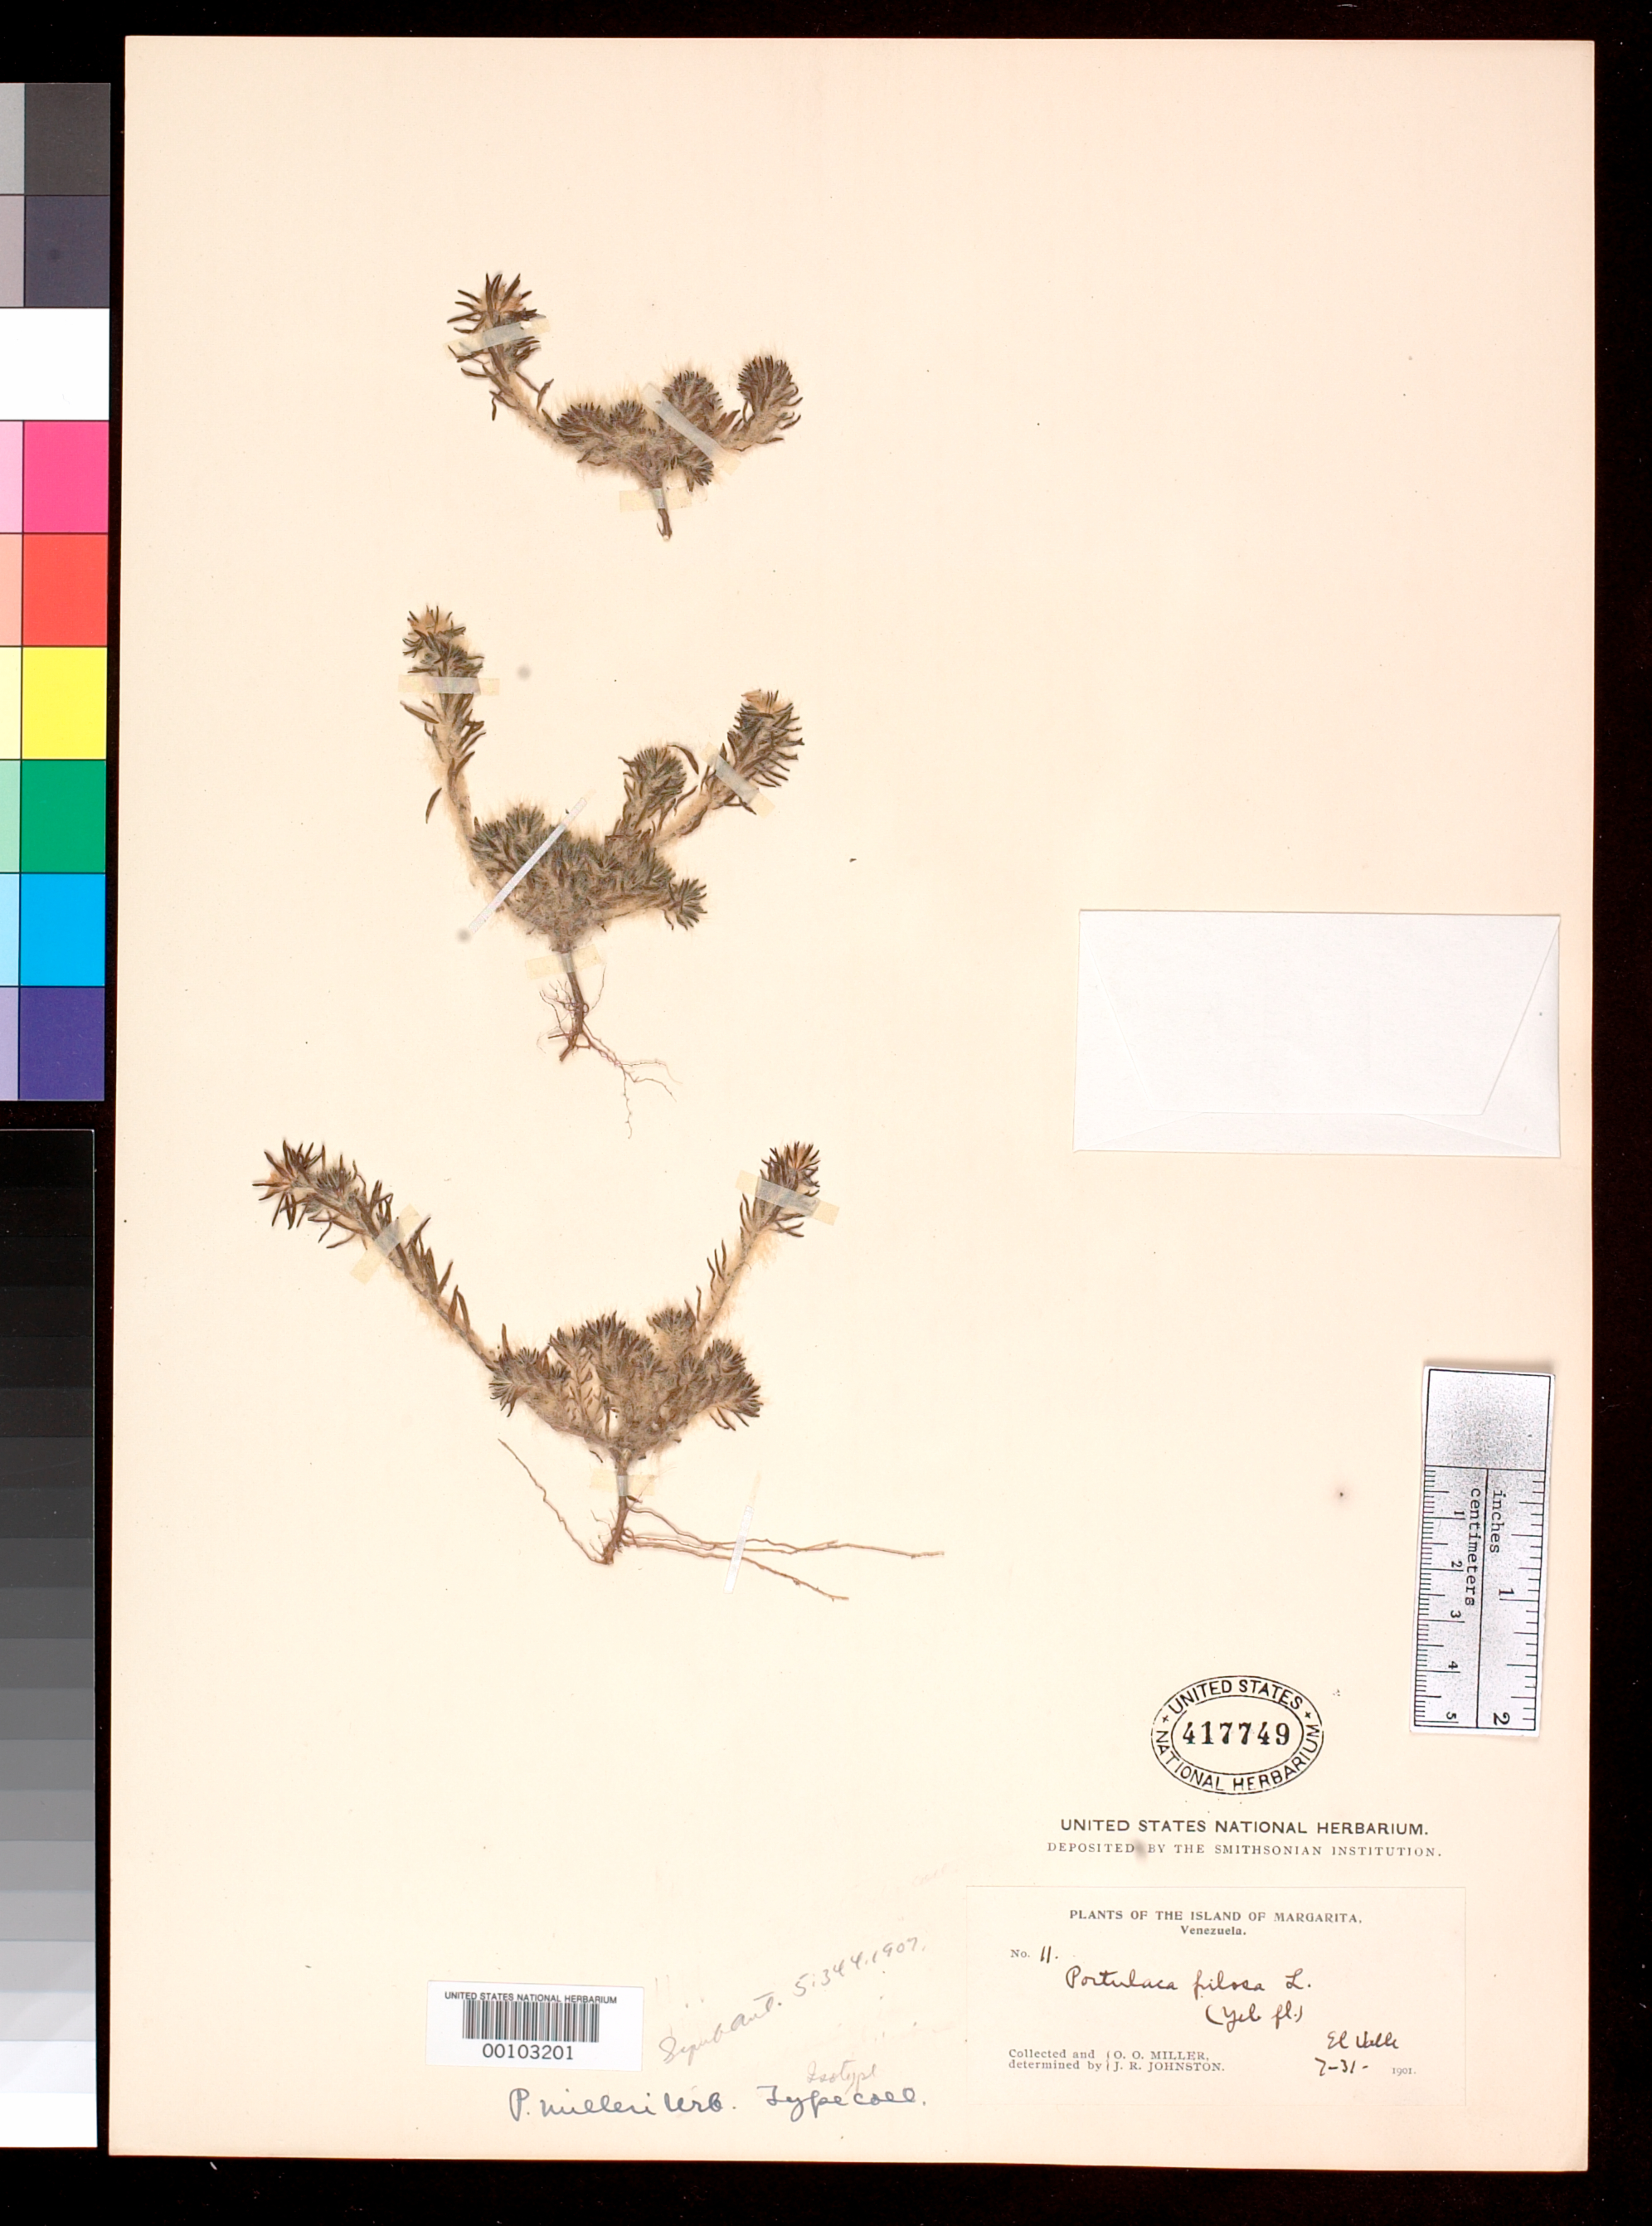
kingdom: Plantae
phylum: Tracheophyta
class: Magnoliopsida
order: Caryophyllales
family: Portulacaceae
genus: Portulaca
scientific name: Portulaca milleri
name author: Urb.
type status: Isotype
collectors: O. O. Miller & J. Johnston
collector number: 11 pp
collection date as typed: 31 Jul 1901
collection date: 1901-07-31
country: Venezuela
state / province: Nueva Esparta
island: Margarita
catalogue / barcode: US 417749